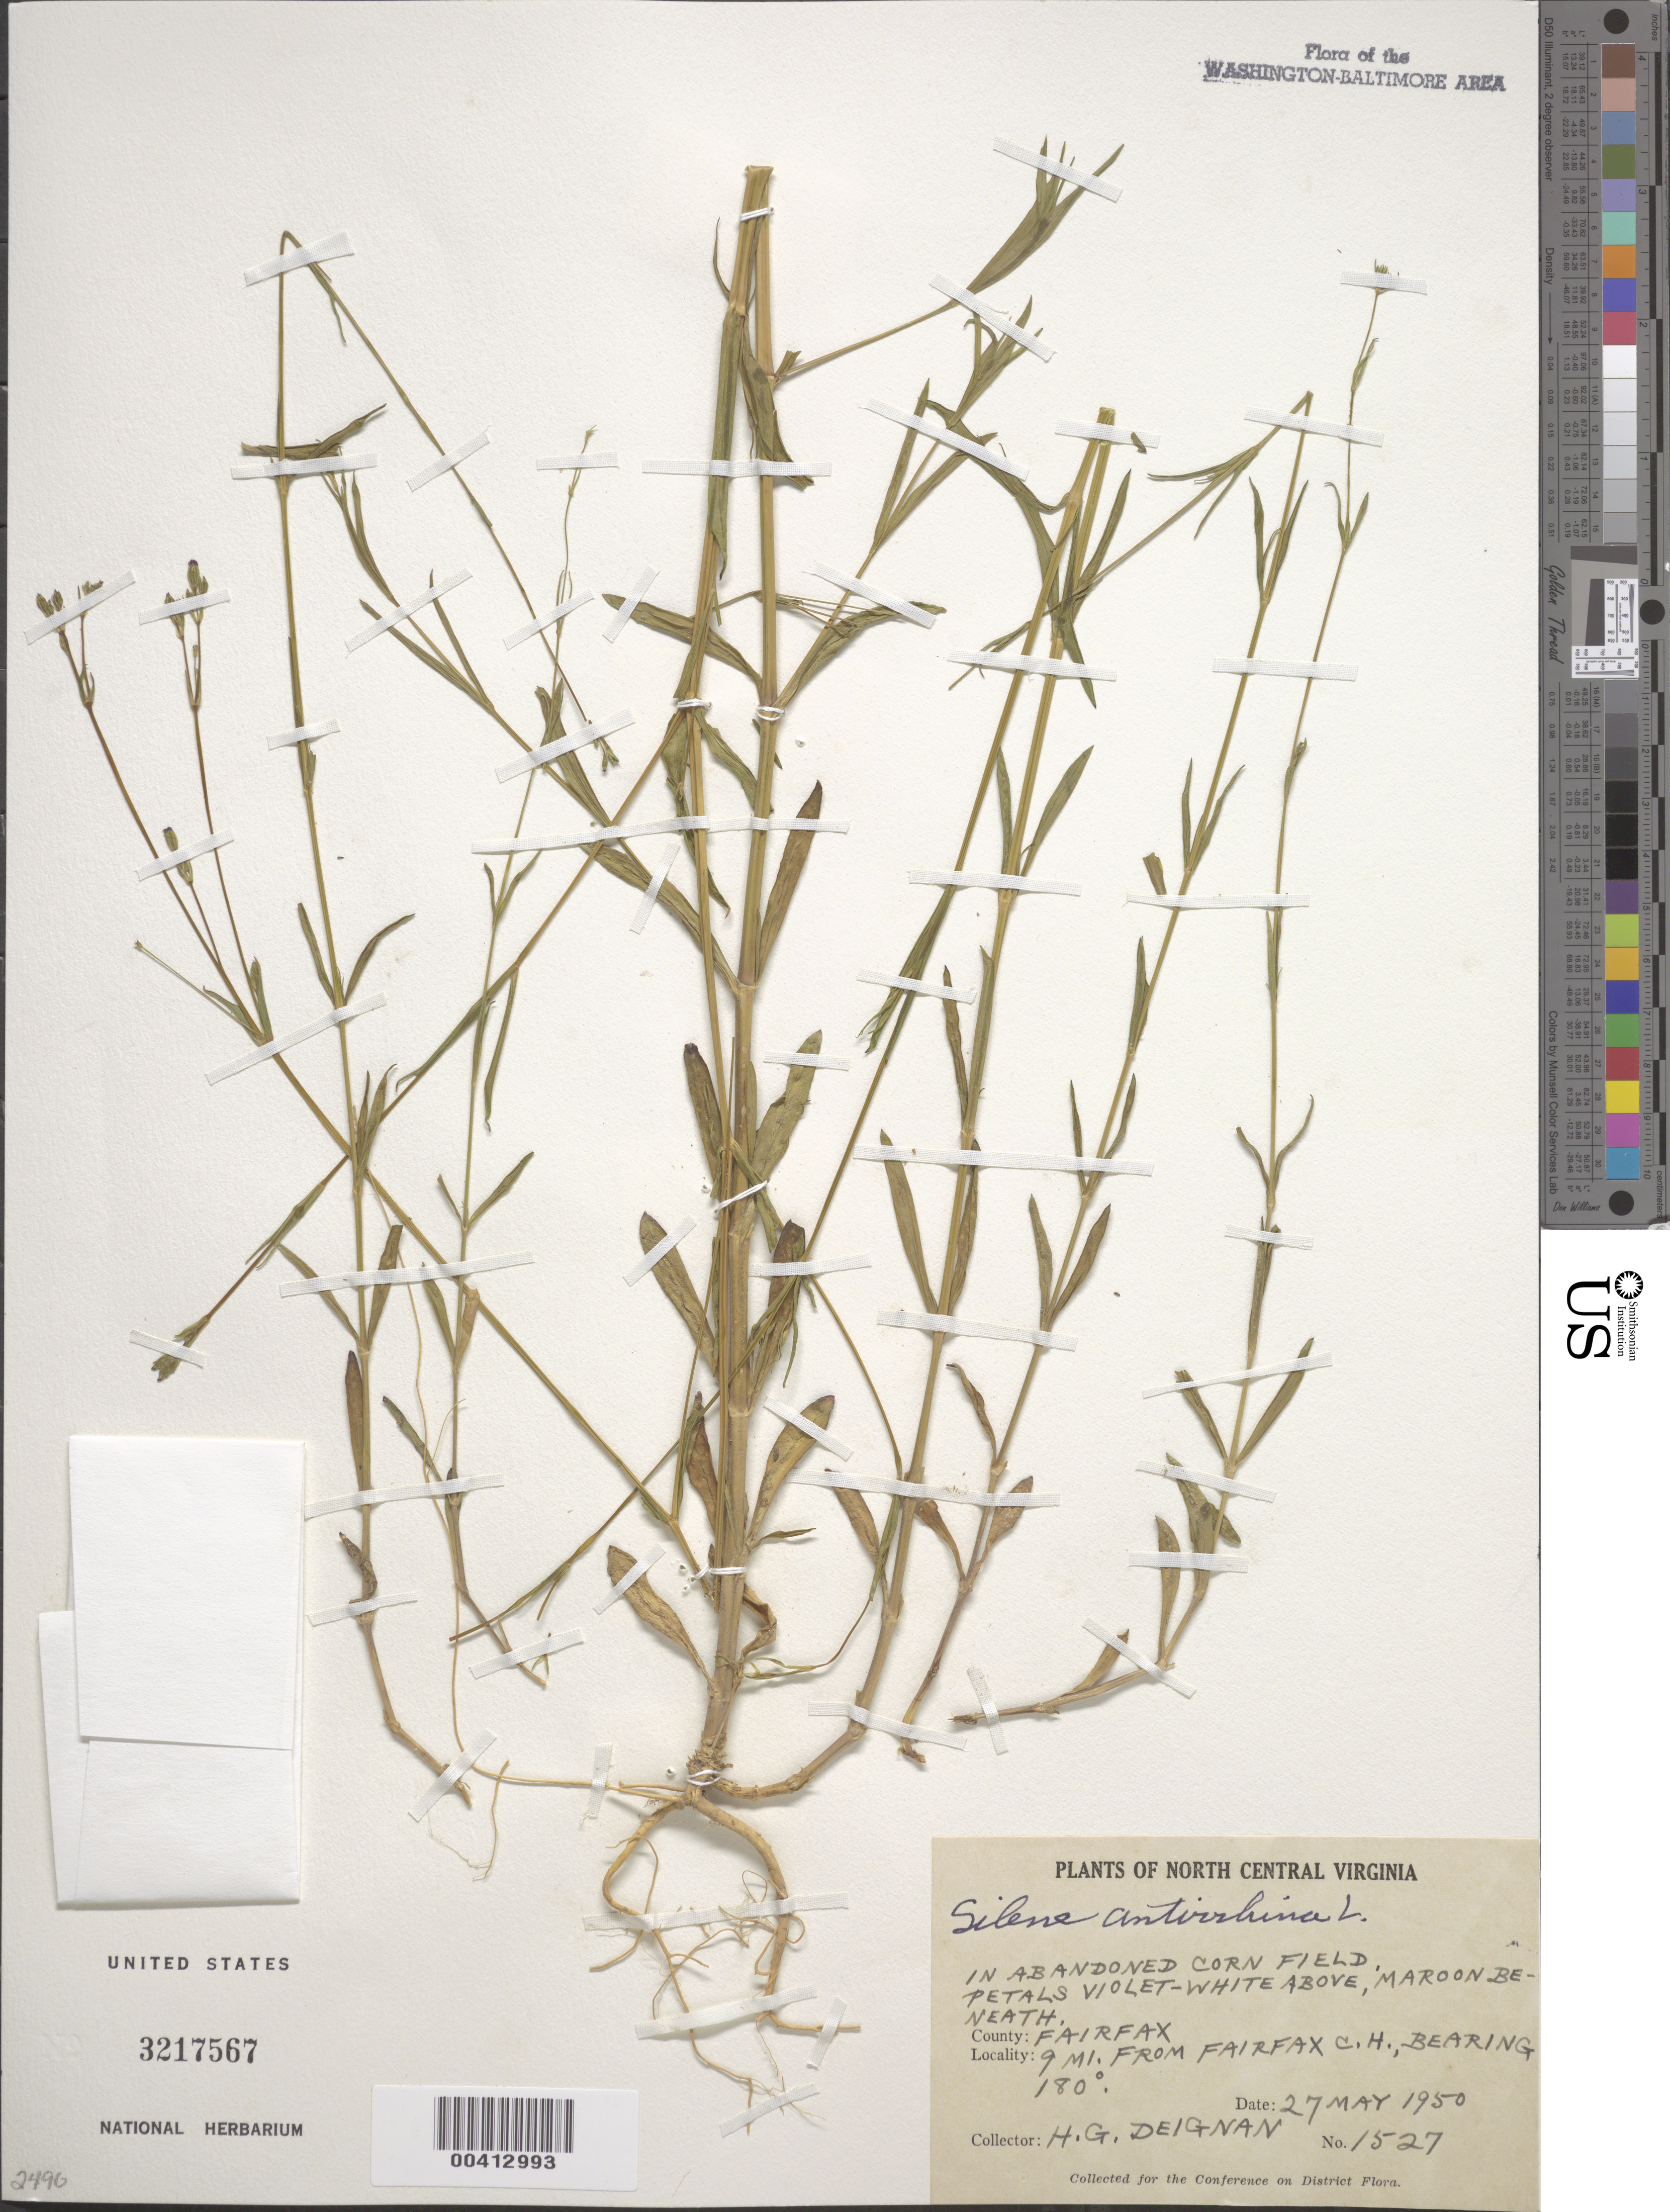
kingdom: Plantae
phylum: Tracheophyta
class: Magnoliopsida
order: Caryophyllales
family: Caryophyllaceae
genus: Silene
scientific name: Silene antirrhina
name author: L.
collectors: H. Deignan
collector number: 1527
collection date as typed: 27 May 1950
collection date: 1950-05-27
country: United States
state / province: Virginia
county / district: Fairfax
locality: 9 mi. from Fairfax County Courthouse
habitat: In abandoned corn field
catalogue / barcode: US 3217567